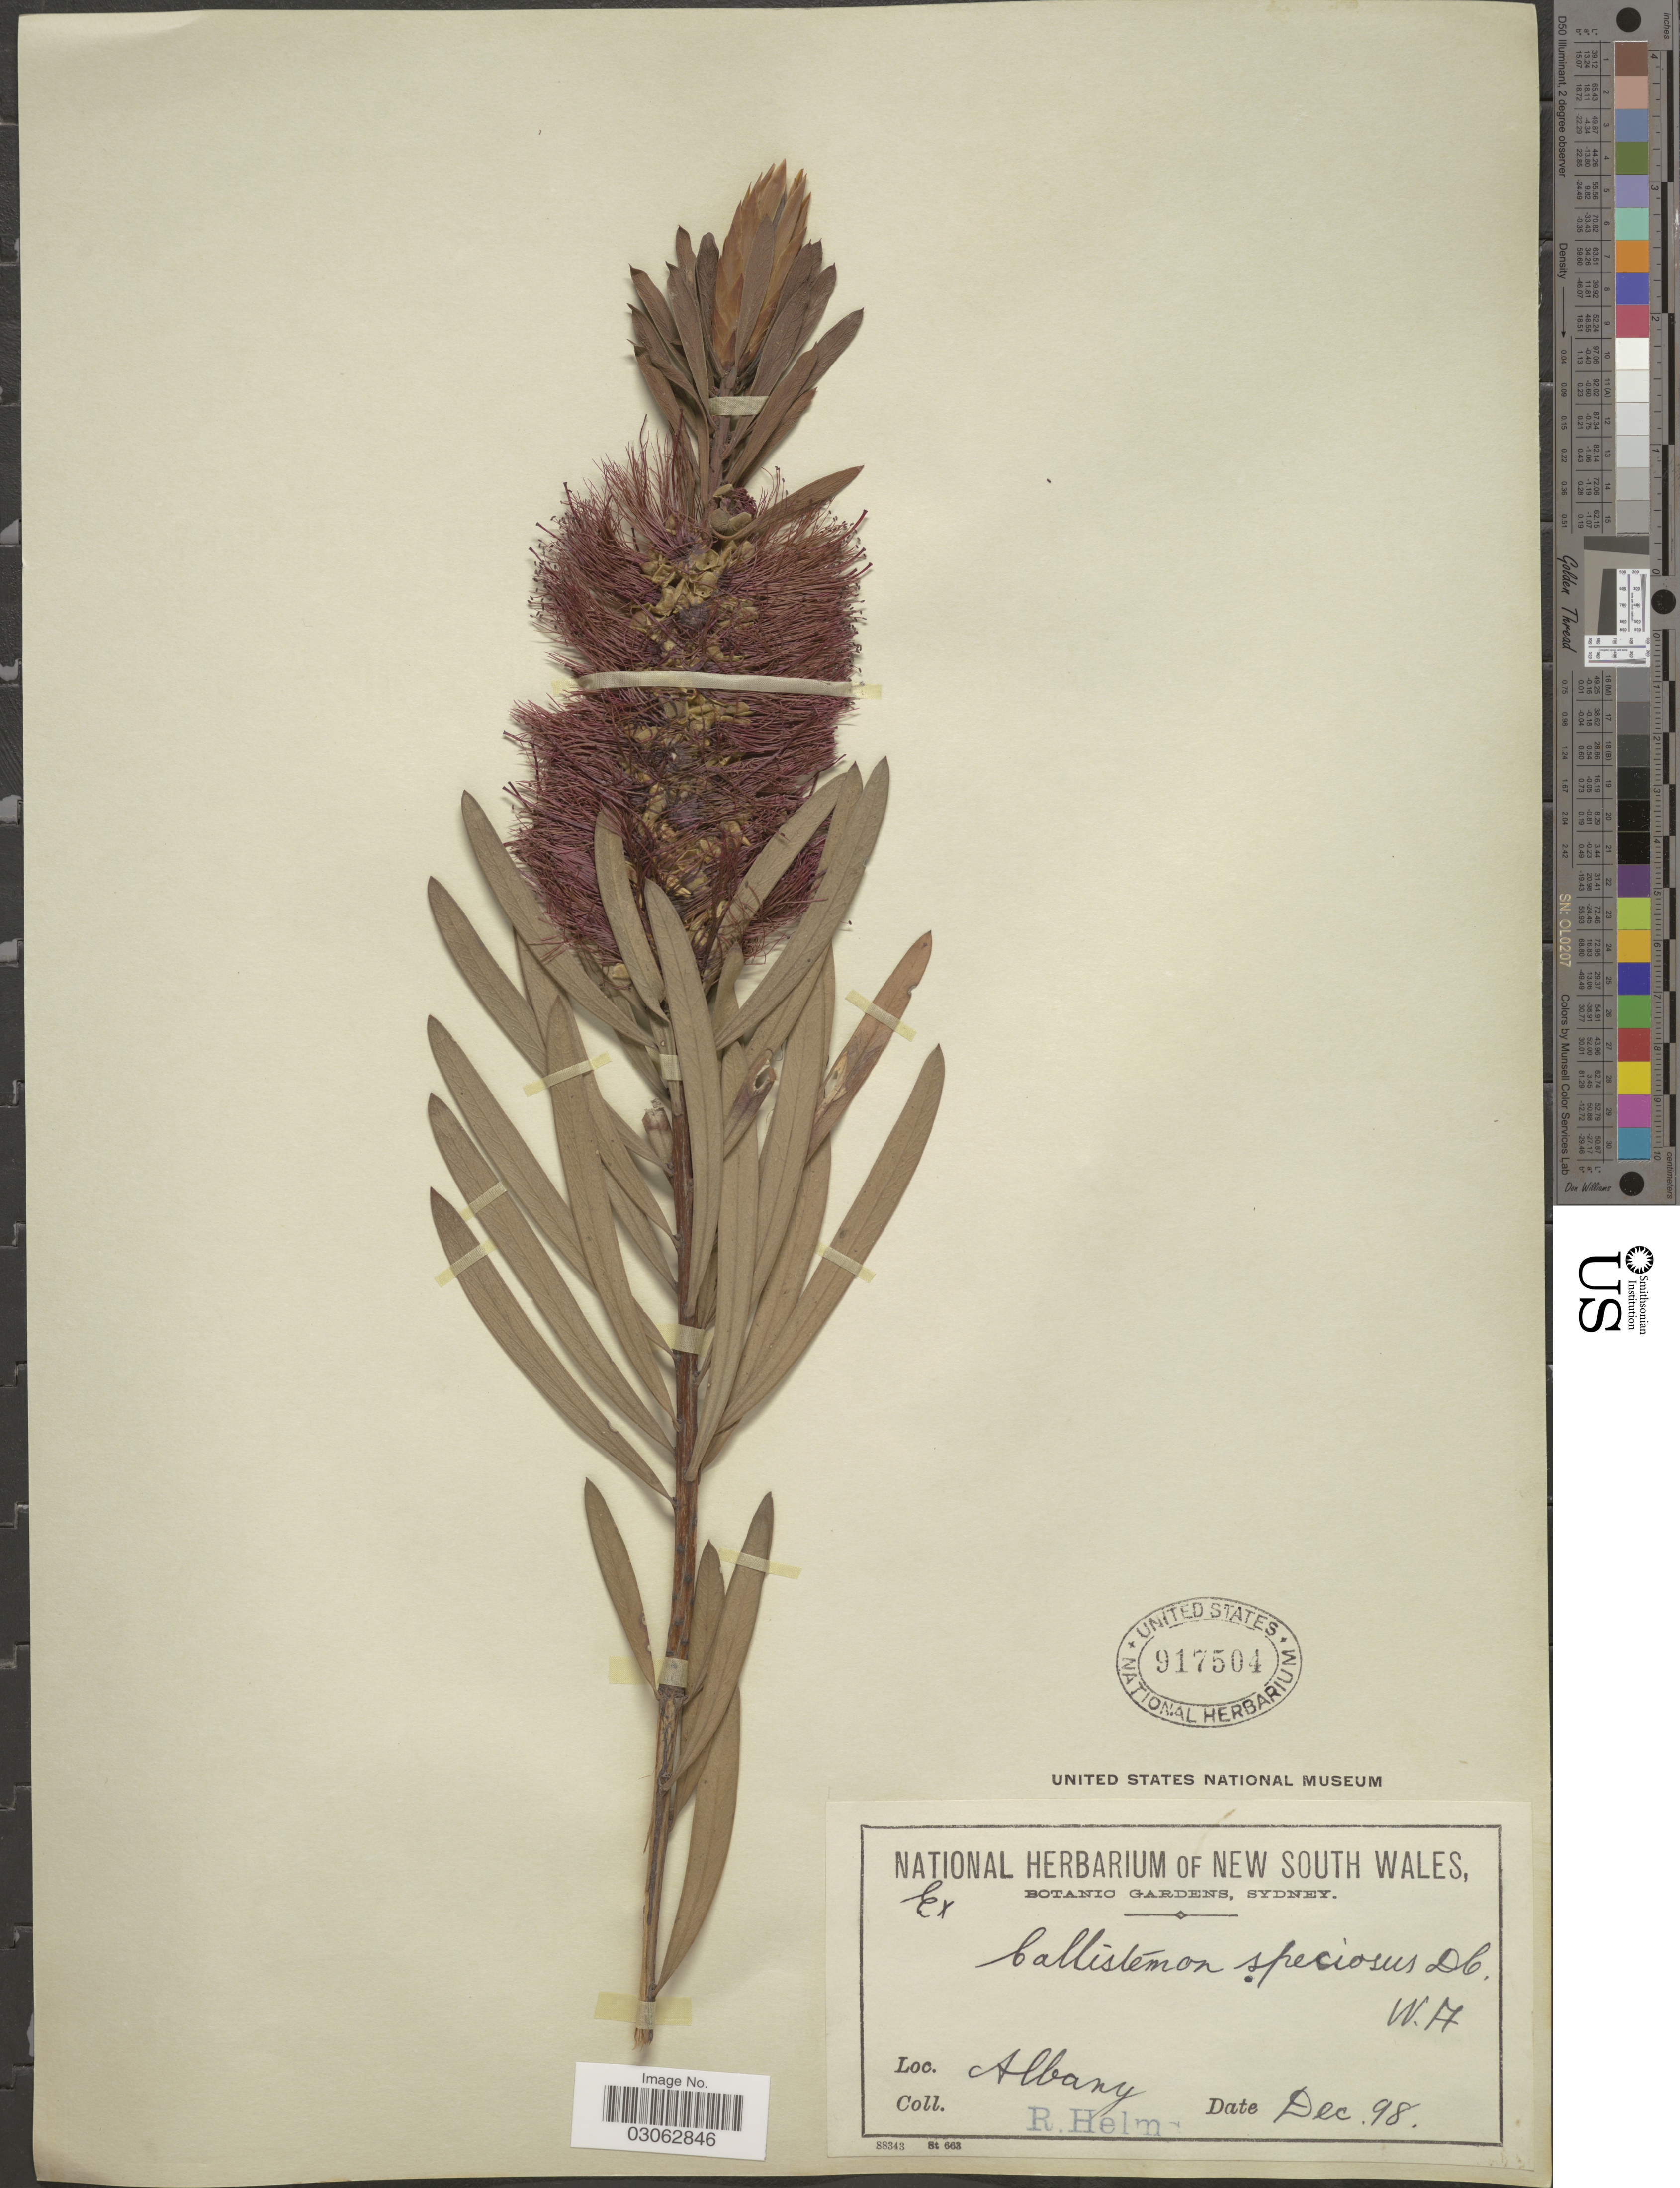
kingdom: Plantae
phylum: Tracheophyta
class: Magnoliopsida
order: Myrtales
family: Myrtaceae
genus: Callistemon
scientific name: Callistemon speciosus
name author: (Sims) Sweet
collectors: R. Helms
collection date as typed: Transcribed d/m/y: /12/98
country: Australia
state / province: Western Australia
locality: Albany. W.A.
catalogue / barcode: US 917504